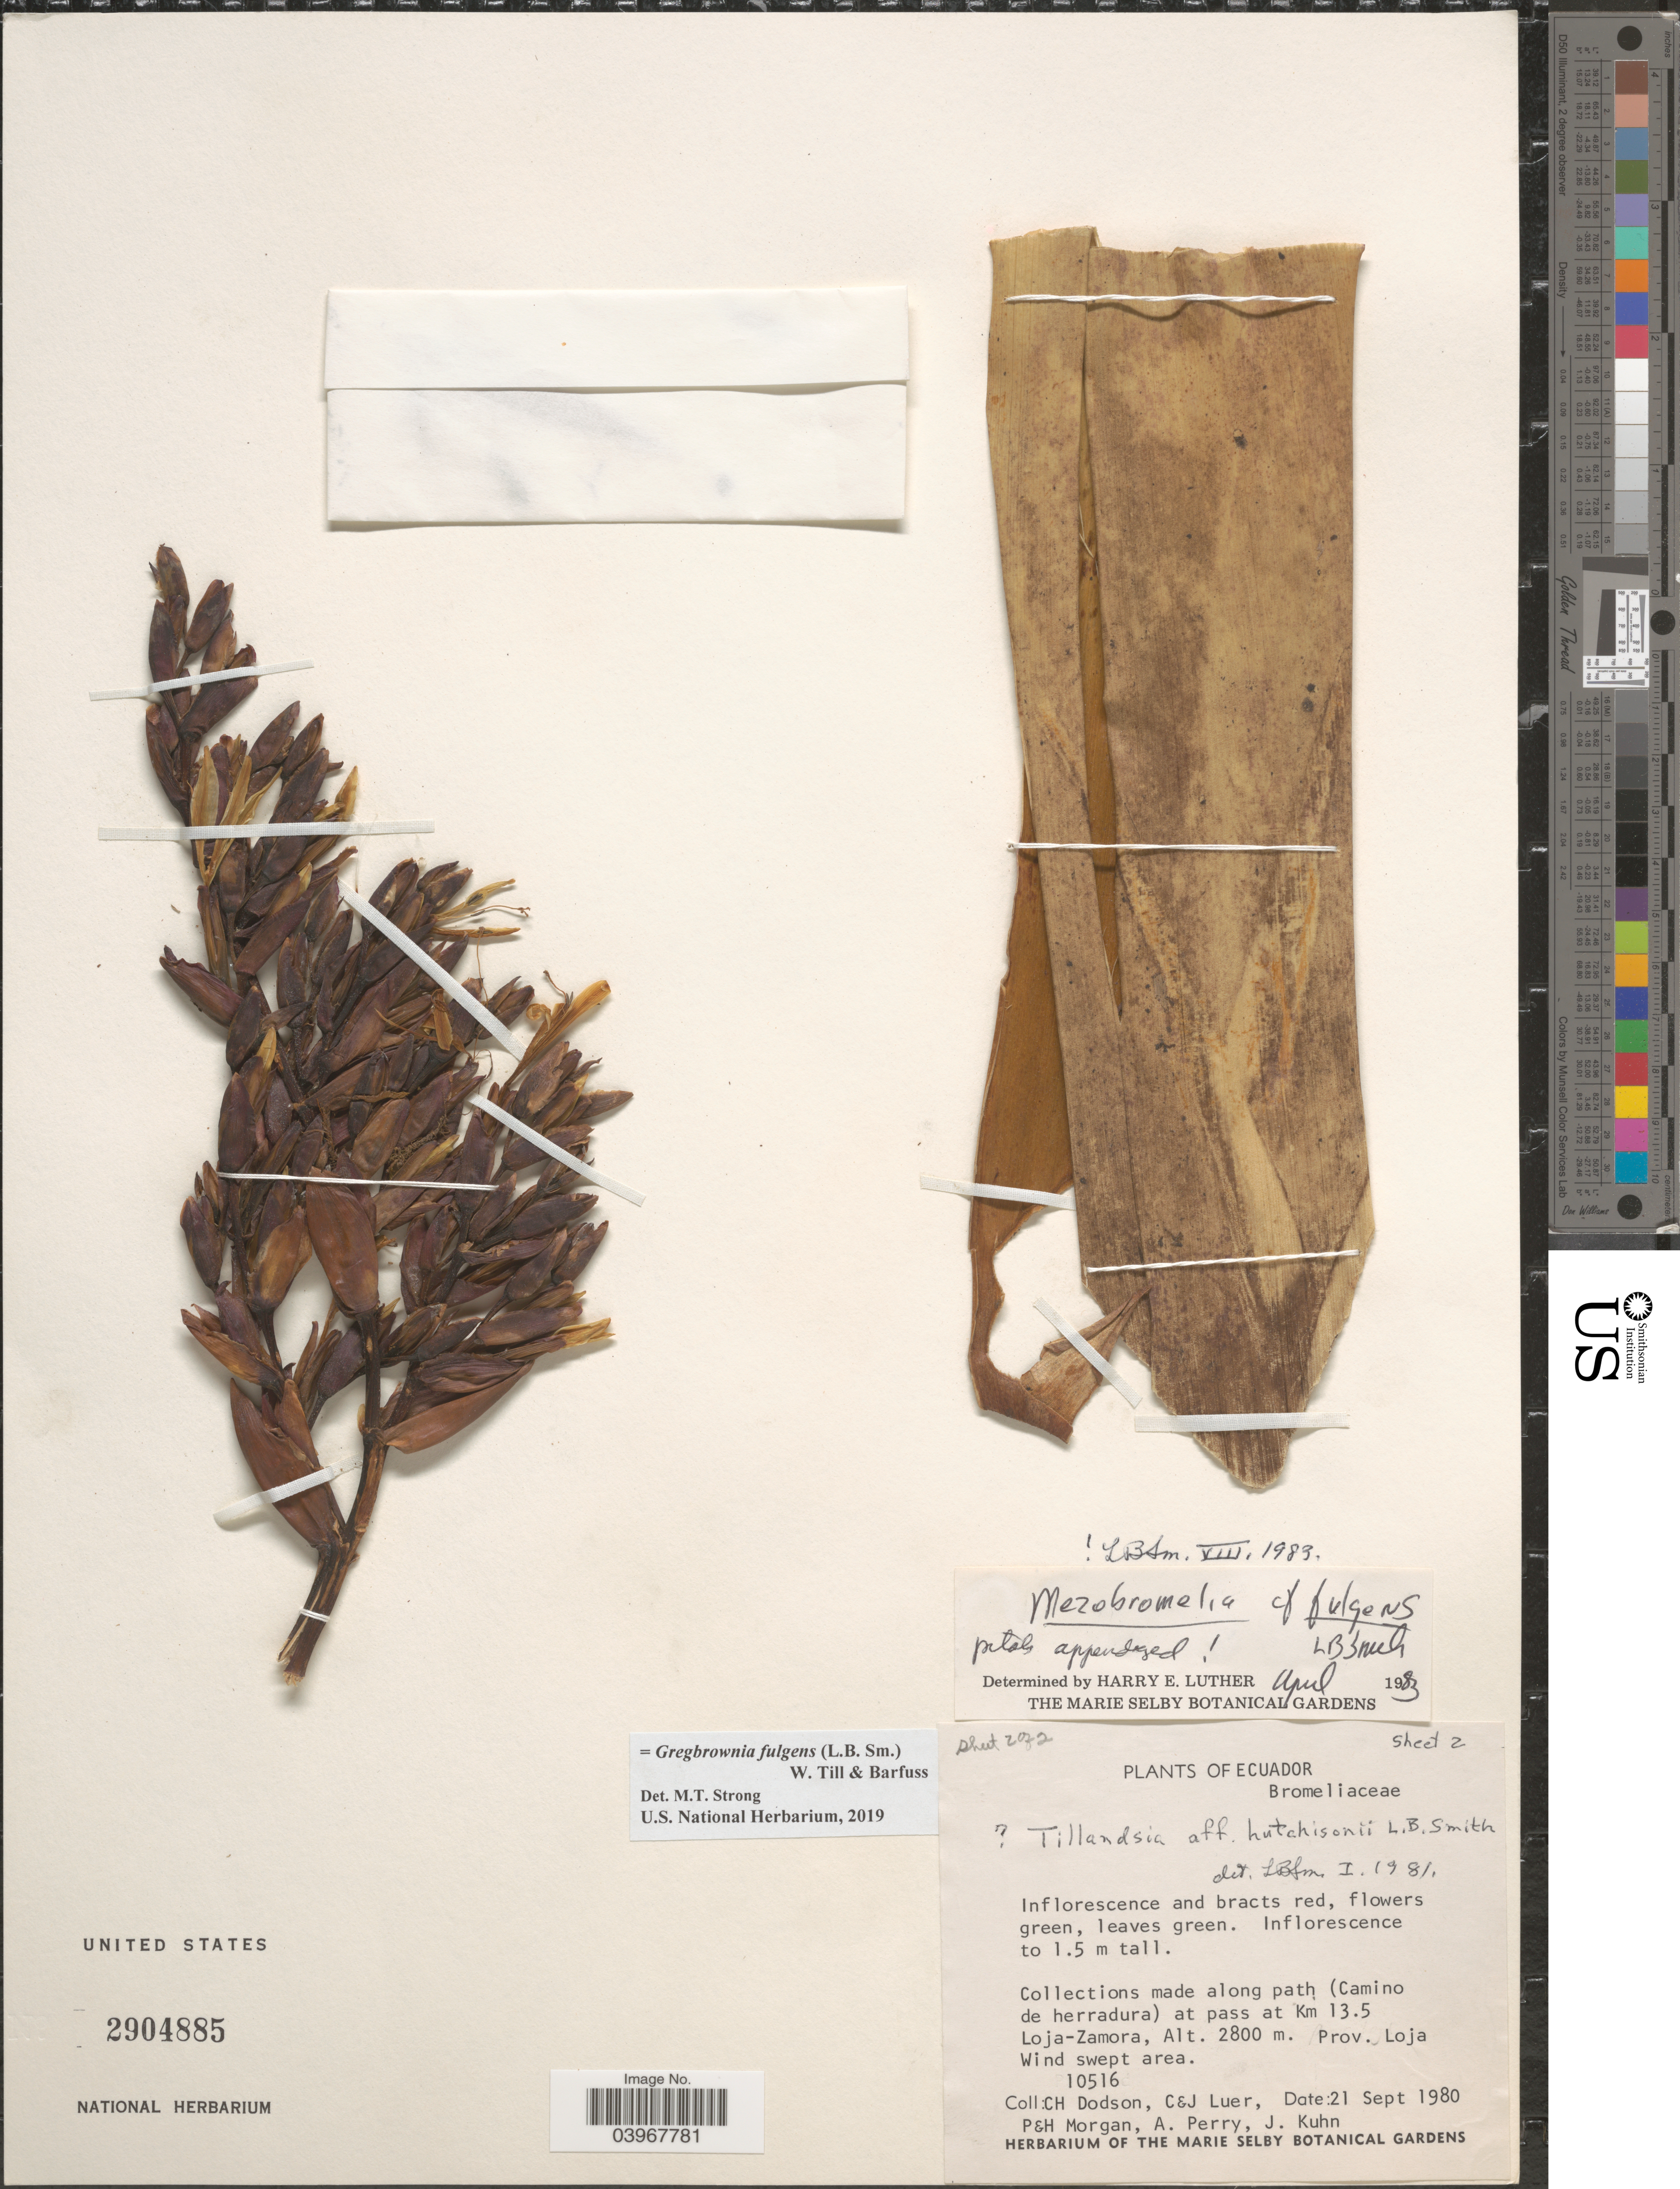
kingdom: Plantae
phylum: Tracheophyta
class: Liliopsida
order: Poales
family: Bromeliaceae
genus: Gregbrownia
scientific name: Gregbrownia fulgens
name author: (L.B. Sm.) W. Till & Barfuss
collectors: C. H. Dodson, C. Luer, J. P. Luer, P. Morgan & et al.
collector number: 10516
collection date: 1980-09-21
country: Ecuador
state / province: Loja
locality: Along path (Camino de herradura) at pass at Km 13.5 Loja-Zamora.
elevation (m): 2800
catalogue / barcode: US 2904885